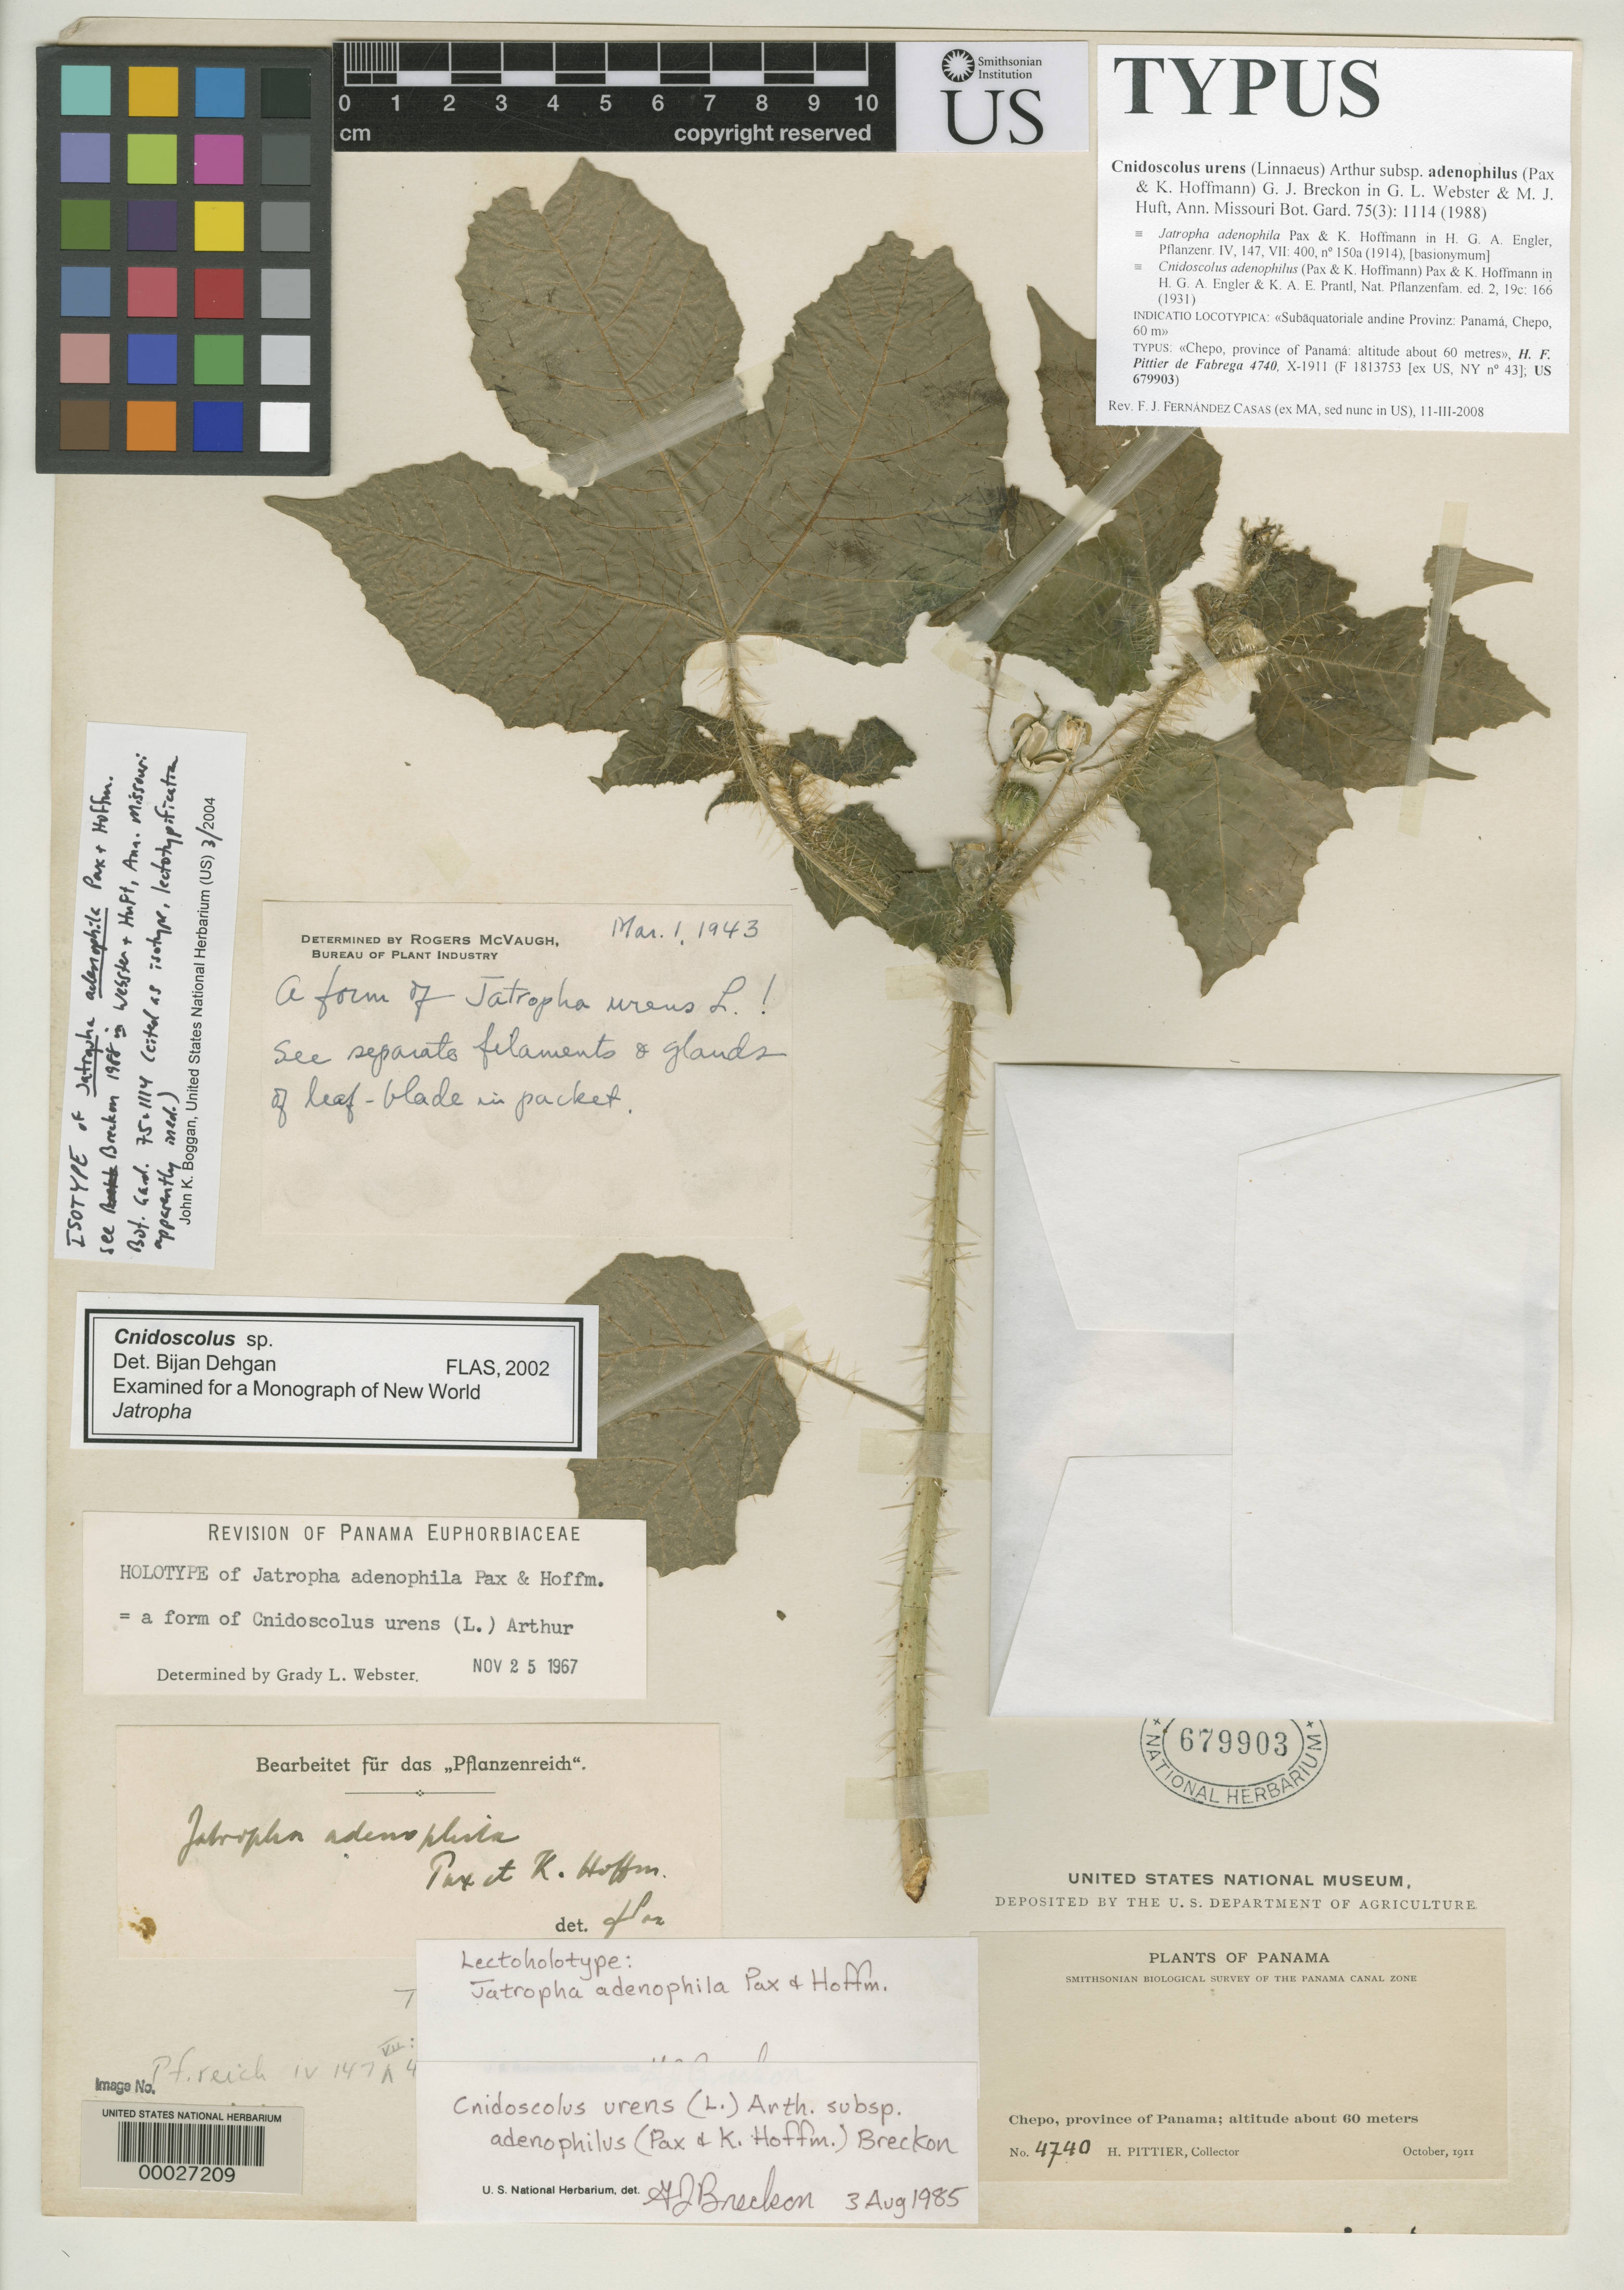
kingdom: Plantae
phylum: Tracheophyta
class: Magnoliopsida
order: Malpighiales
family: Euphorbiaceae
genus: Jatropha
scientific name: Jatropha adenophila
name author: Pax & K. Hoffm. in Engl.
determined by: Breckon, G. J.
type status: Isotype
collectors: H. F. Pittier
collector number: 4740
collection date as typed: Oct 1911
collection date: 1911-10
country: Panama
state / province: Panamá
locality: Chepo.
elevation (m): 60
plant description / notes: US sheet cited (as isotype, not lectotype!) by G.J. Breckon in G.L. Webster & M.J. Huft, 1988, Ann. Missouri Bot. Gard. 75: 1114. Annotated by B. Dehgan (2002) as "Cnidoscolus sp."; US sheet variously annotated as "holotype", "lectoholotype" but no publication of lectotypification found.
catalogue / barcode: US 679903